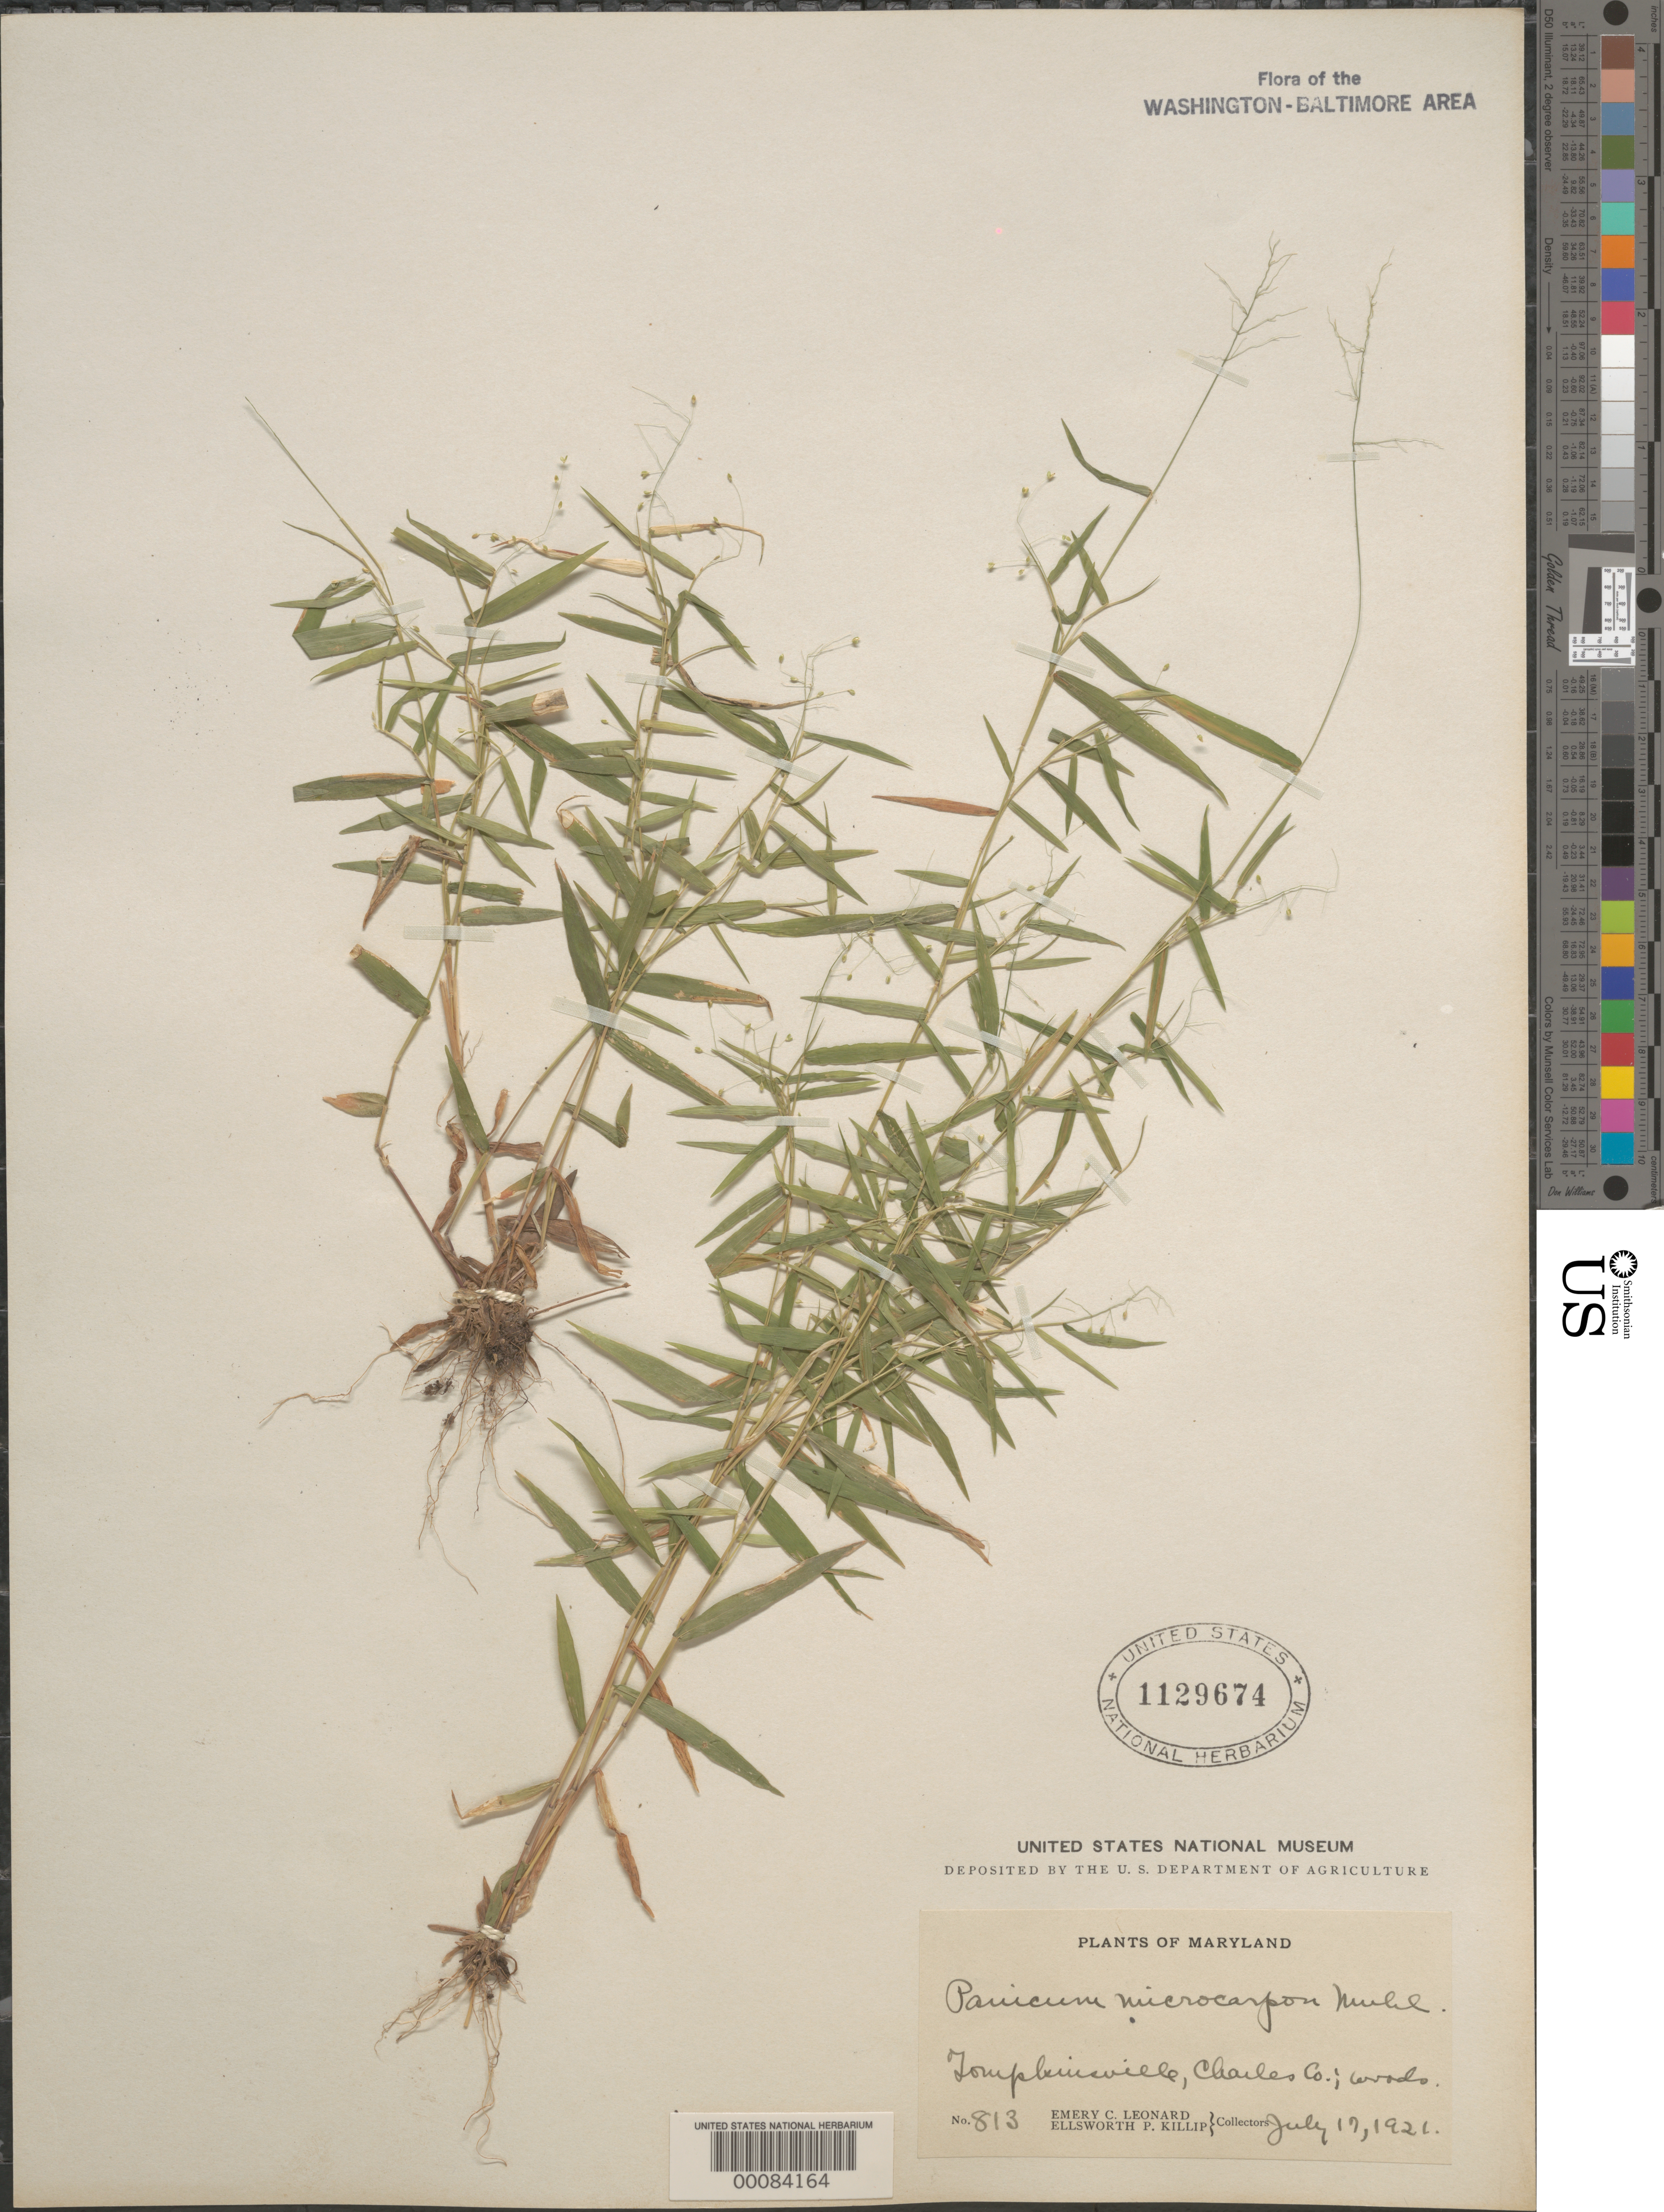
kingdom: Plantae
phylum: Tracheophyta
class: Liliopsida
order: Poales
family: Poaceae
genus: Dichanthelium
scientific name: Dichanthelium dichotomum var. dichotomum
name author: (L.) Gould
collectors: E. C. Leonard & E. P. Killip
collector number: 813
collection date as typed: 17 Jul 1921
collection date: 1921-07-17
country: United States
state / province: Maryland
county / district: Charles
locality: Tompkinsville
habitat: Woods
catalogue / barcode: US 1129674